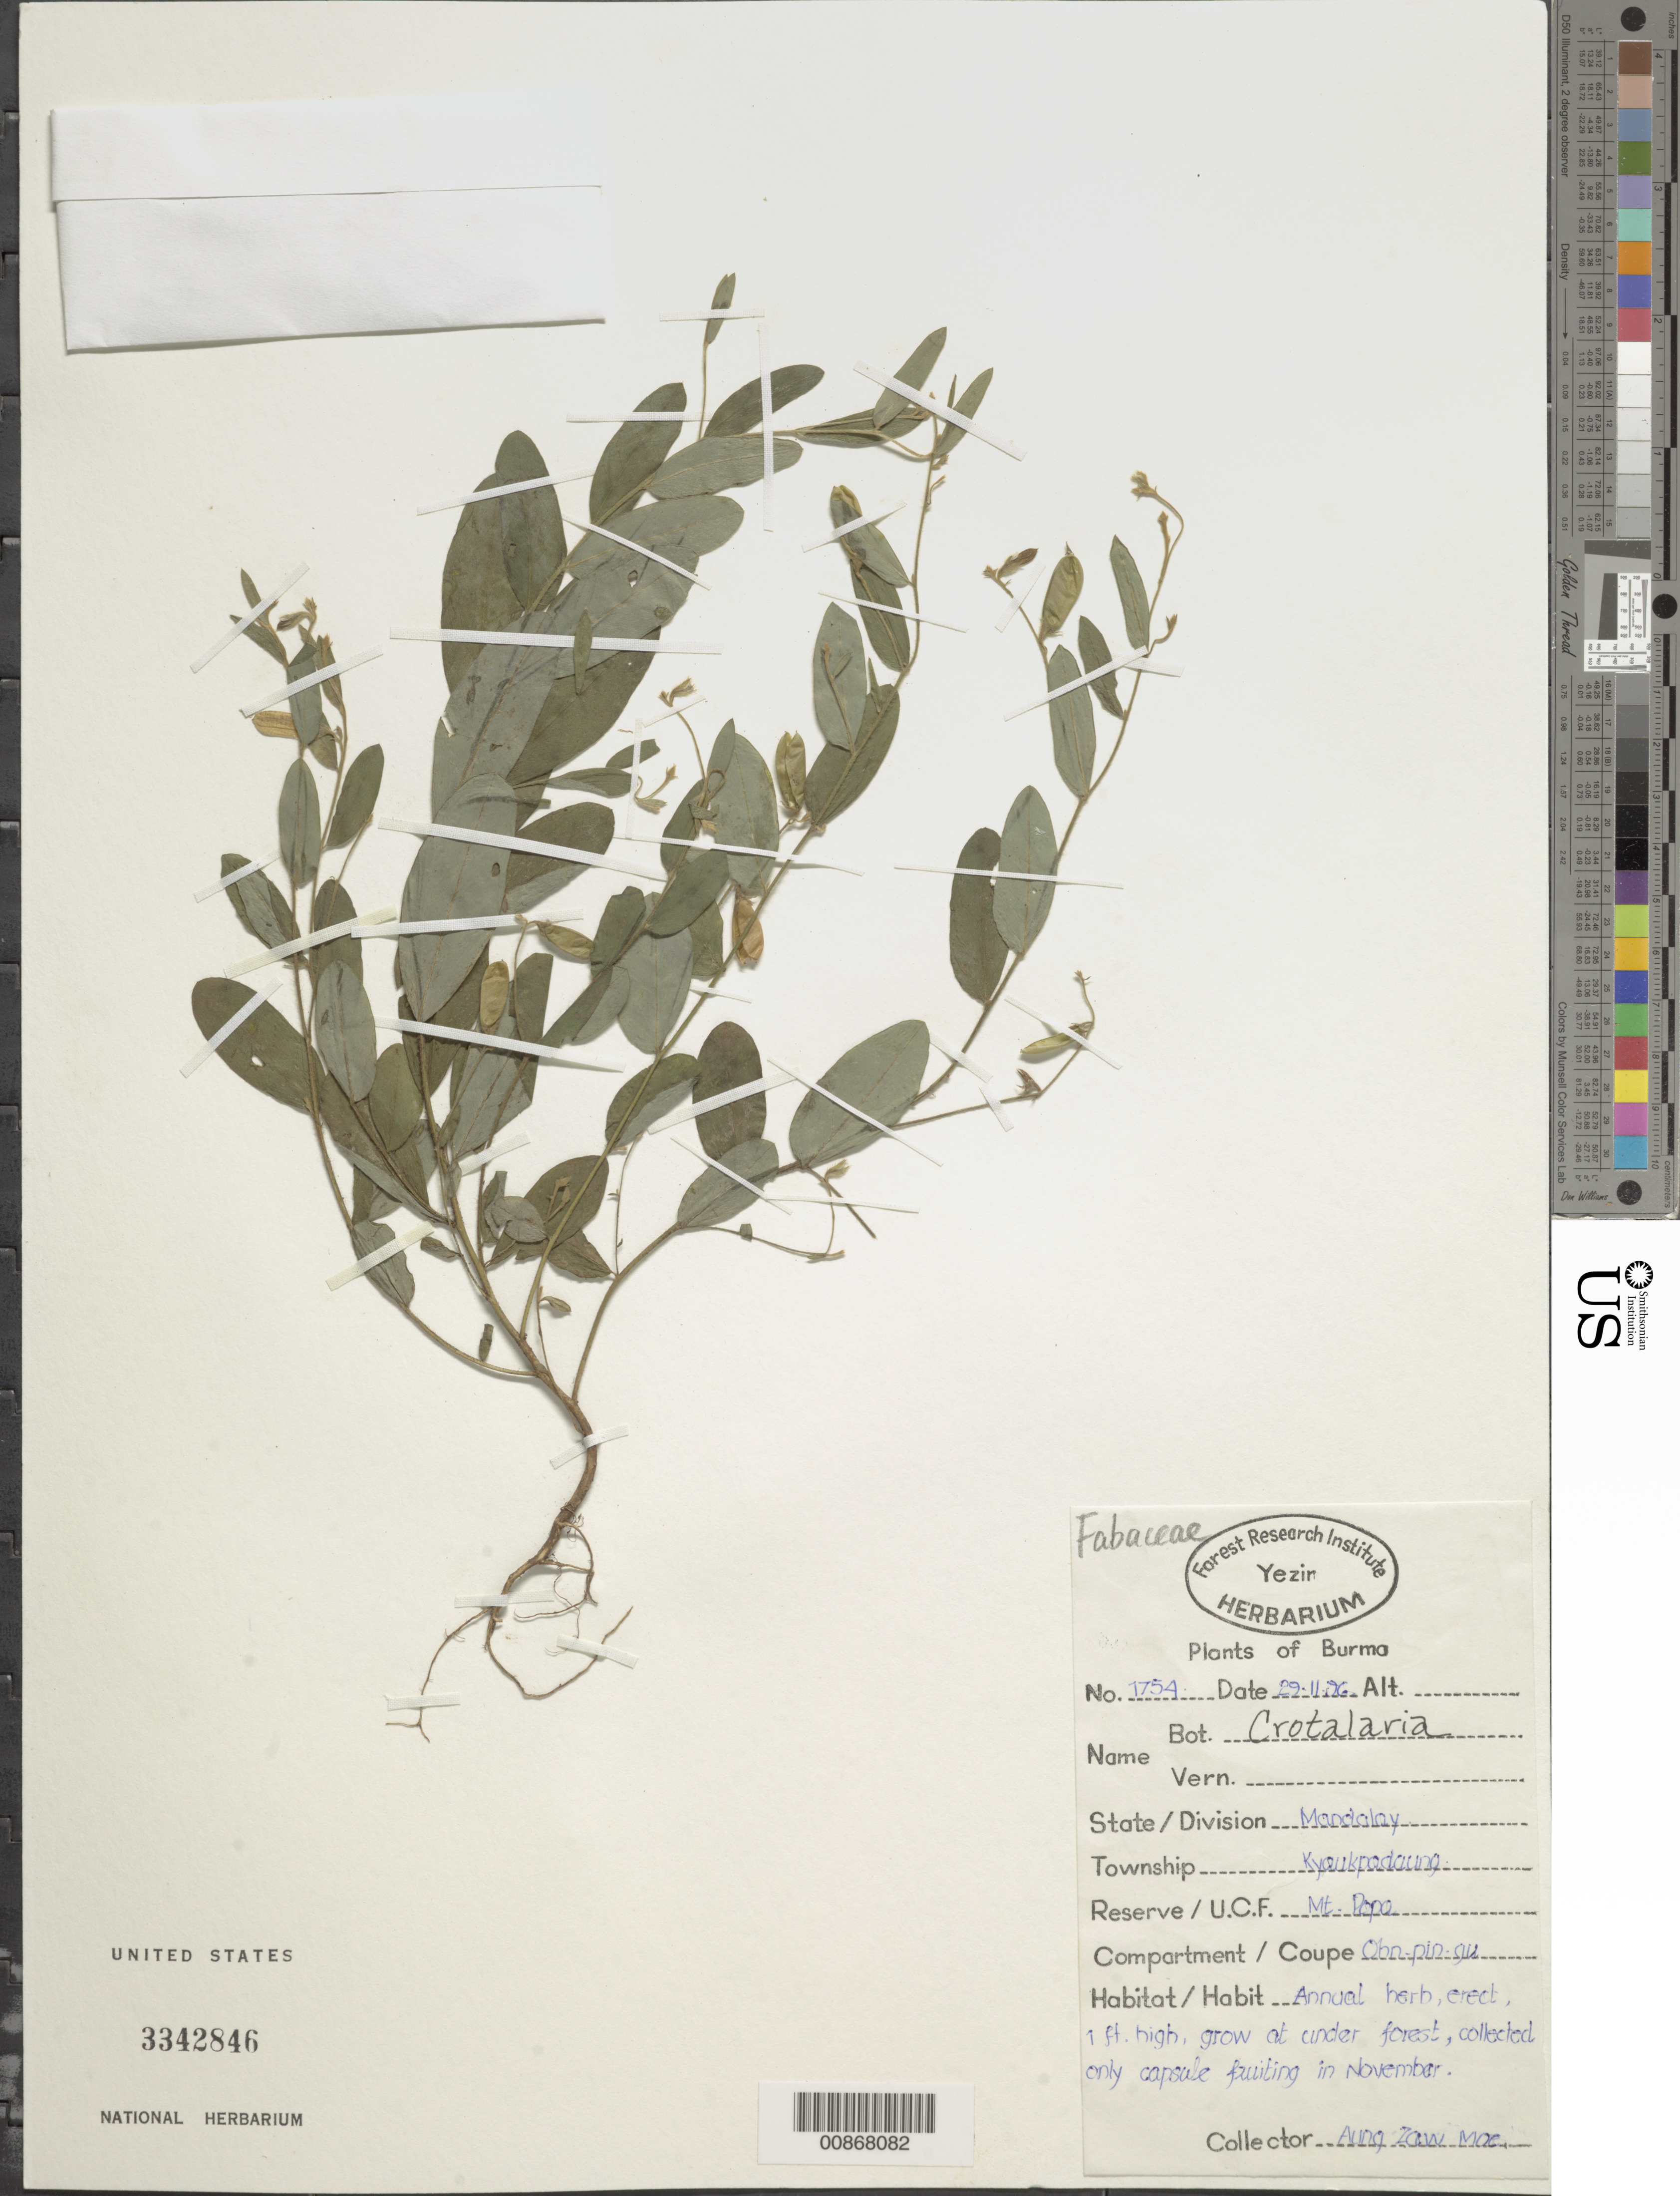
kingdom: Plantae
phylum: Tracheophyta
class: Magnoliopsida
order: Fabales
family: Fabaceae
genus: Crotalaria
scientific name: Crotalaria sp.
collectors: Aung Zaw Moe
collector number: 1754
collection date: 1995-11-29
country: Myanmar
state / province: Mandalay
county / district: Kyaukpadaung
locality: Mt. Popa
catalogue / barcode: US 3342846